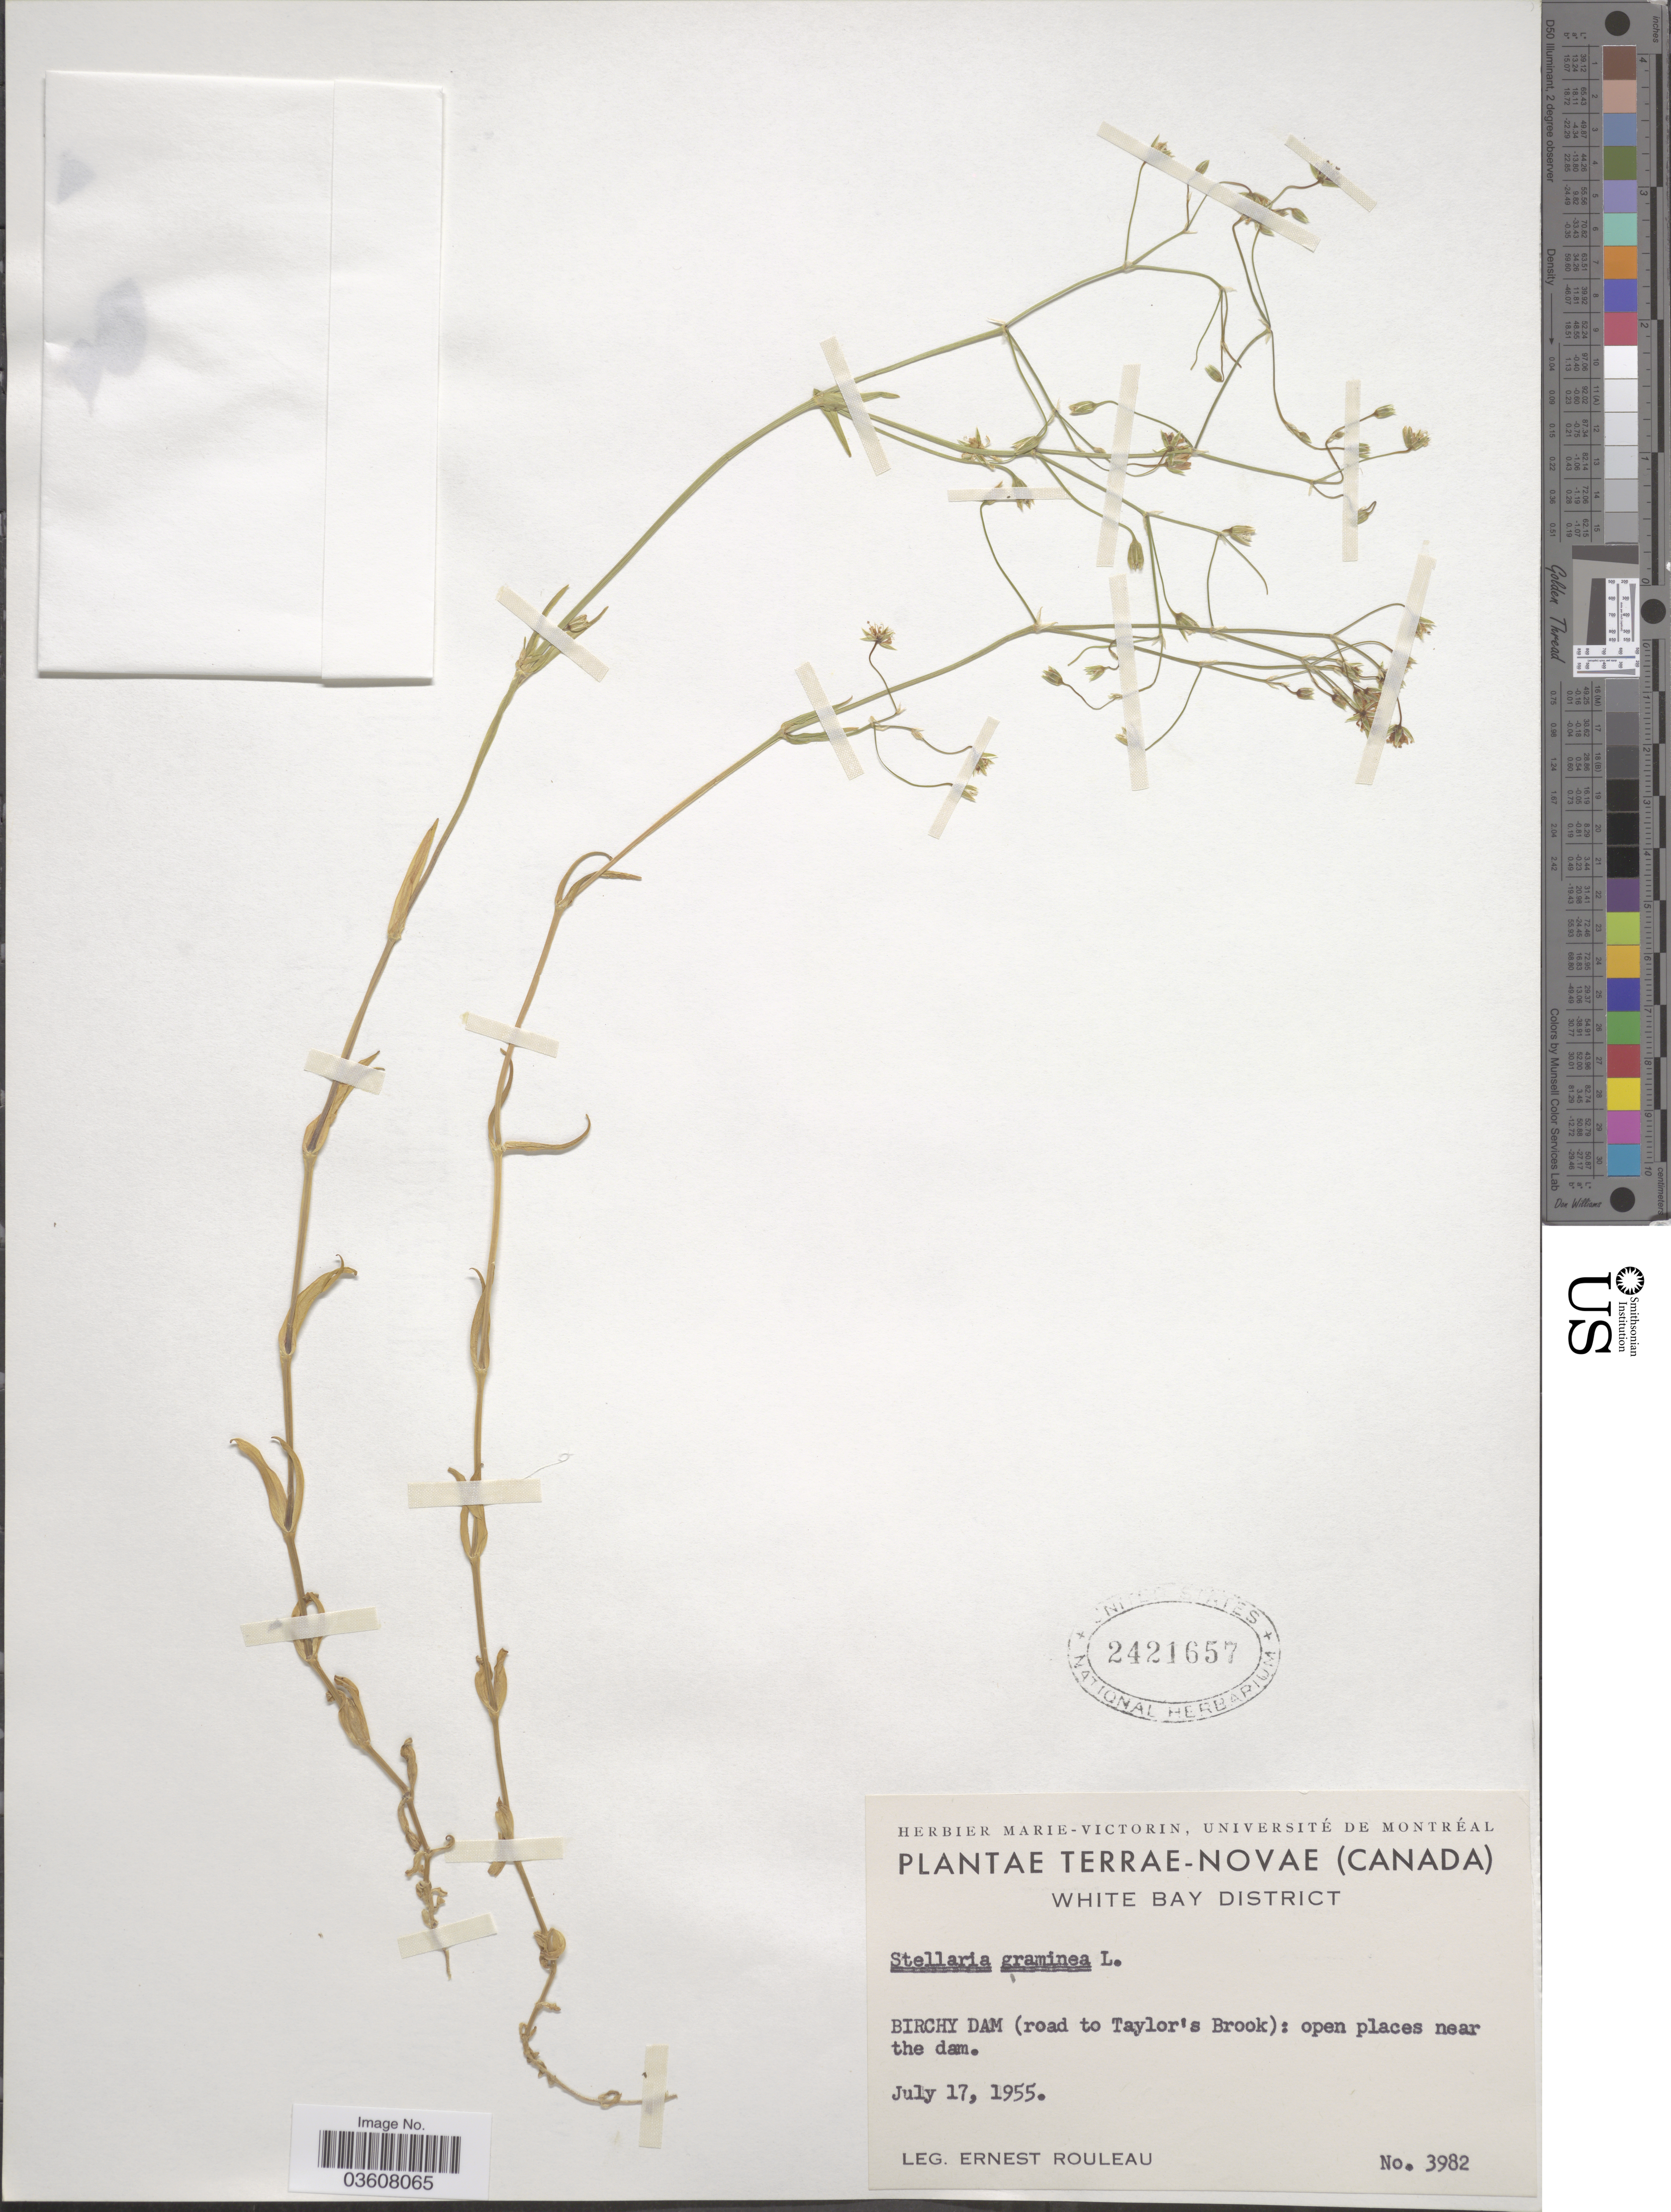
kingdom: Plantae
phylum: Tracheophyta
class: Magnoliopsida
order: Caryophyllales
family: Caryophyllaceae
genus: Stellaria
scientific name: Stellaria graminea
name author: L.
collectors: E. Rouleau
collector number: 3982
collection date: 1955-07-17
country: Canada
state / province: Newfoundland and Labrador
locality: Terrae-Novae. White Bay District. Birchy Dam (road to Taylor's Brook): open places near the dam.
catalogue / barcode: US 2421657